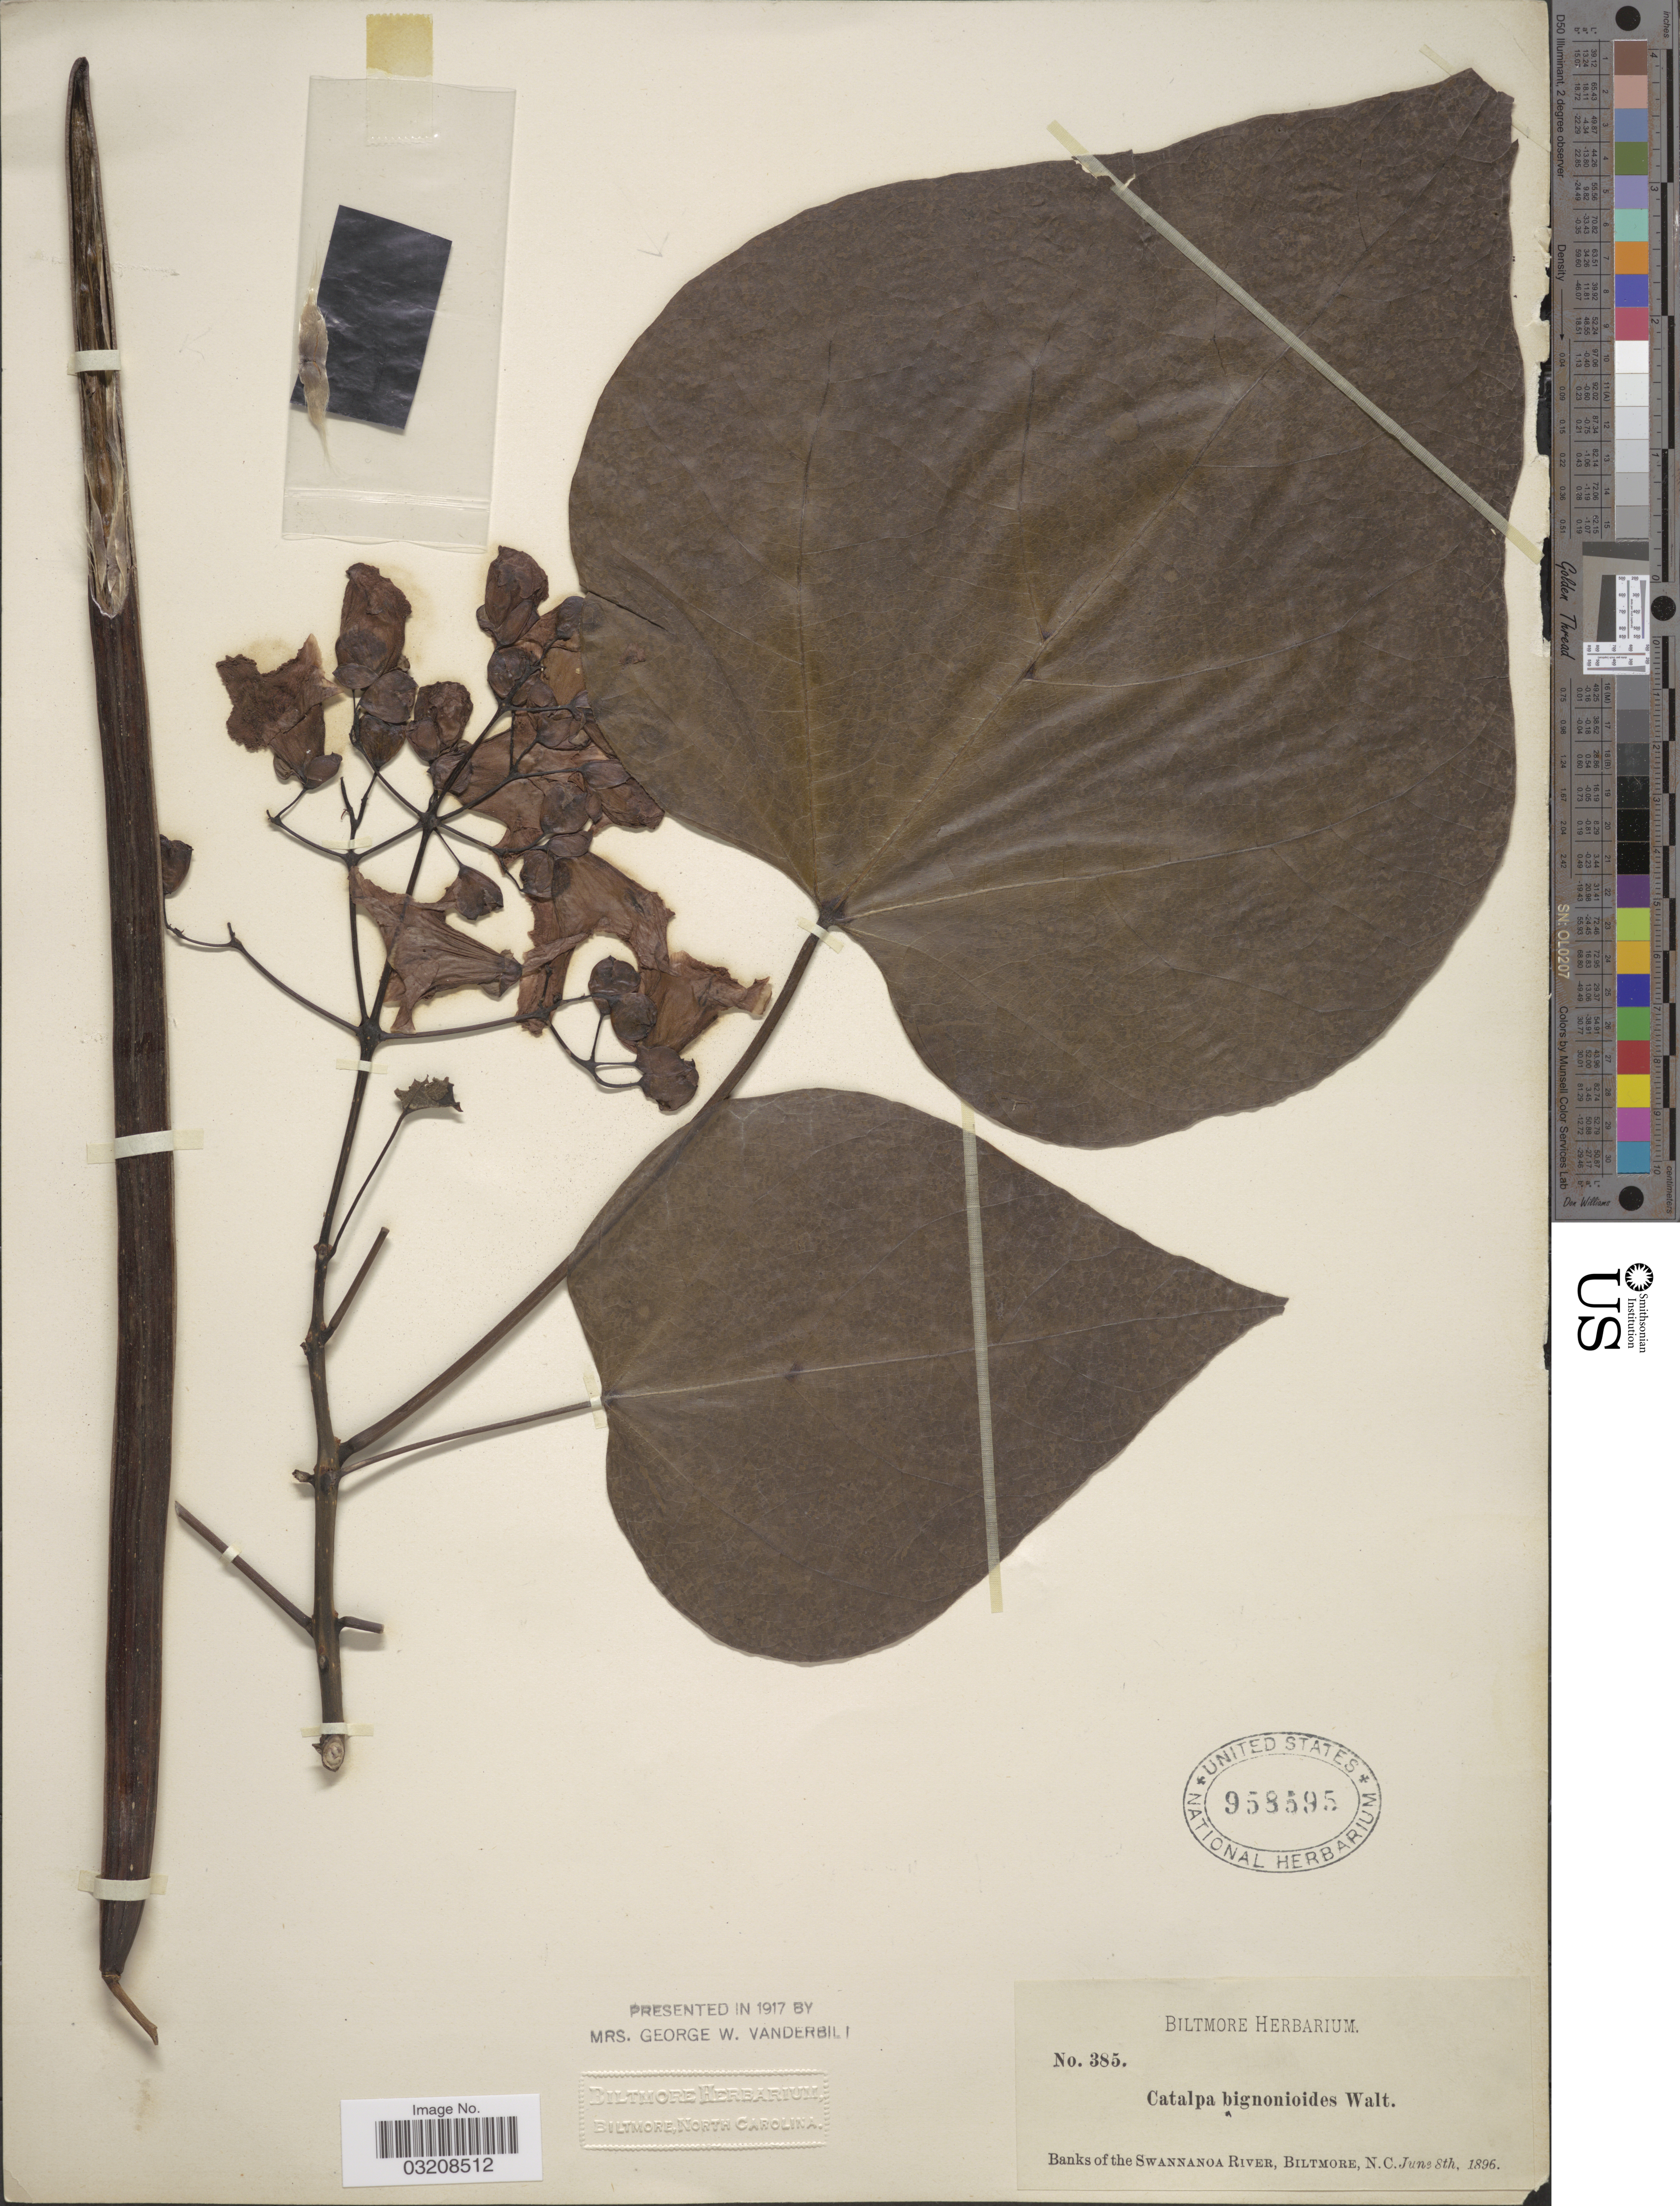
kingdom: Plantae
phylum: Tracheophyta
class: Magnoliopsida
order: Lamiales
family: Bignoniaceae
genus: Catalpa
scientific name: Catalpa bignonioides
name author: Walter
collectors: ex herb. Biltmore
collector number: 385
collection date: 1896-06-08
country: United States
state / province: North Carolina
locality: Banks of the Swannanoa River, Biltmore, N.C.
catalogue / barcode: US 958595